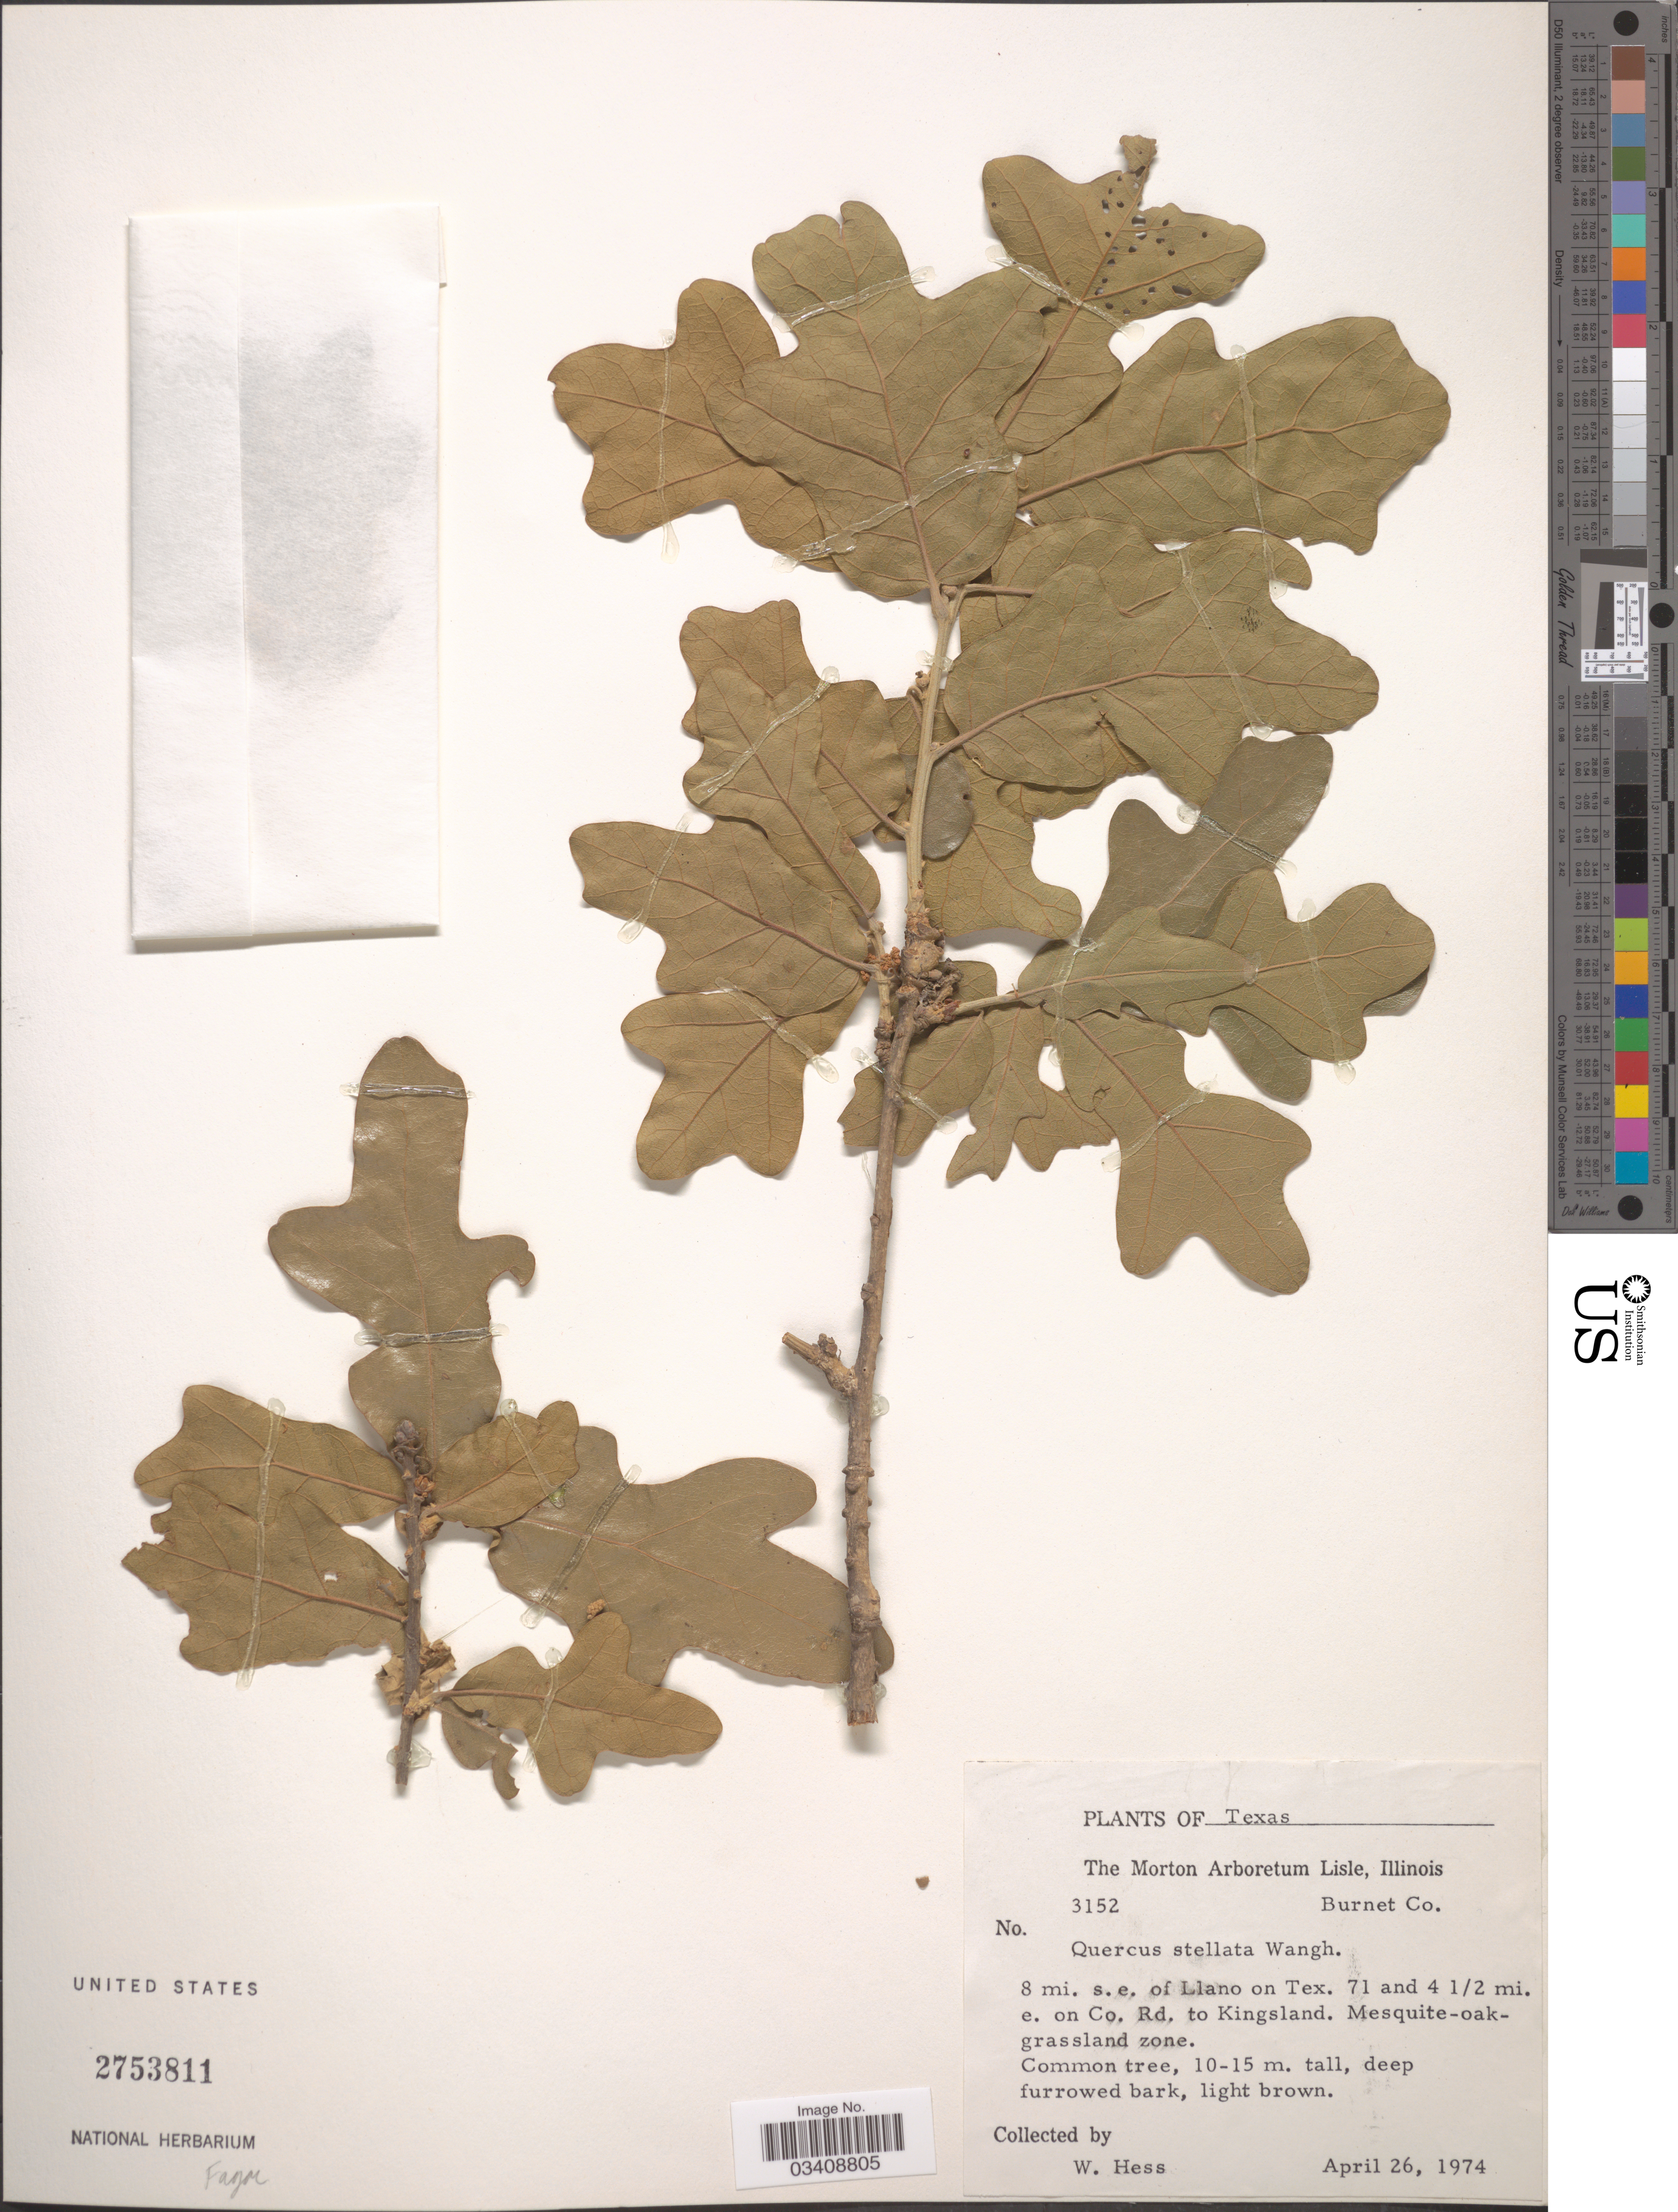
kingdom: Plantae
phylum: Tracheophyta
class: Magnoliopsida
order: Fagales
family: Fagaceae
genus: Quercus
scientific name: Quercus stellata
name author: Wangenh.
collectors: W. Hess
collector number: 3152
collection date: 1974-04-26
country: United States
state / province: Texas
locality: Burnet Co. 8 mi. s.e. of Llano on Tex. 71 and 4 ½ mi. e. on Co. Rd. to Kingsland.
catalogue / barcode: US 2753811